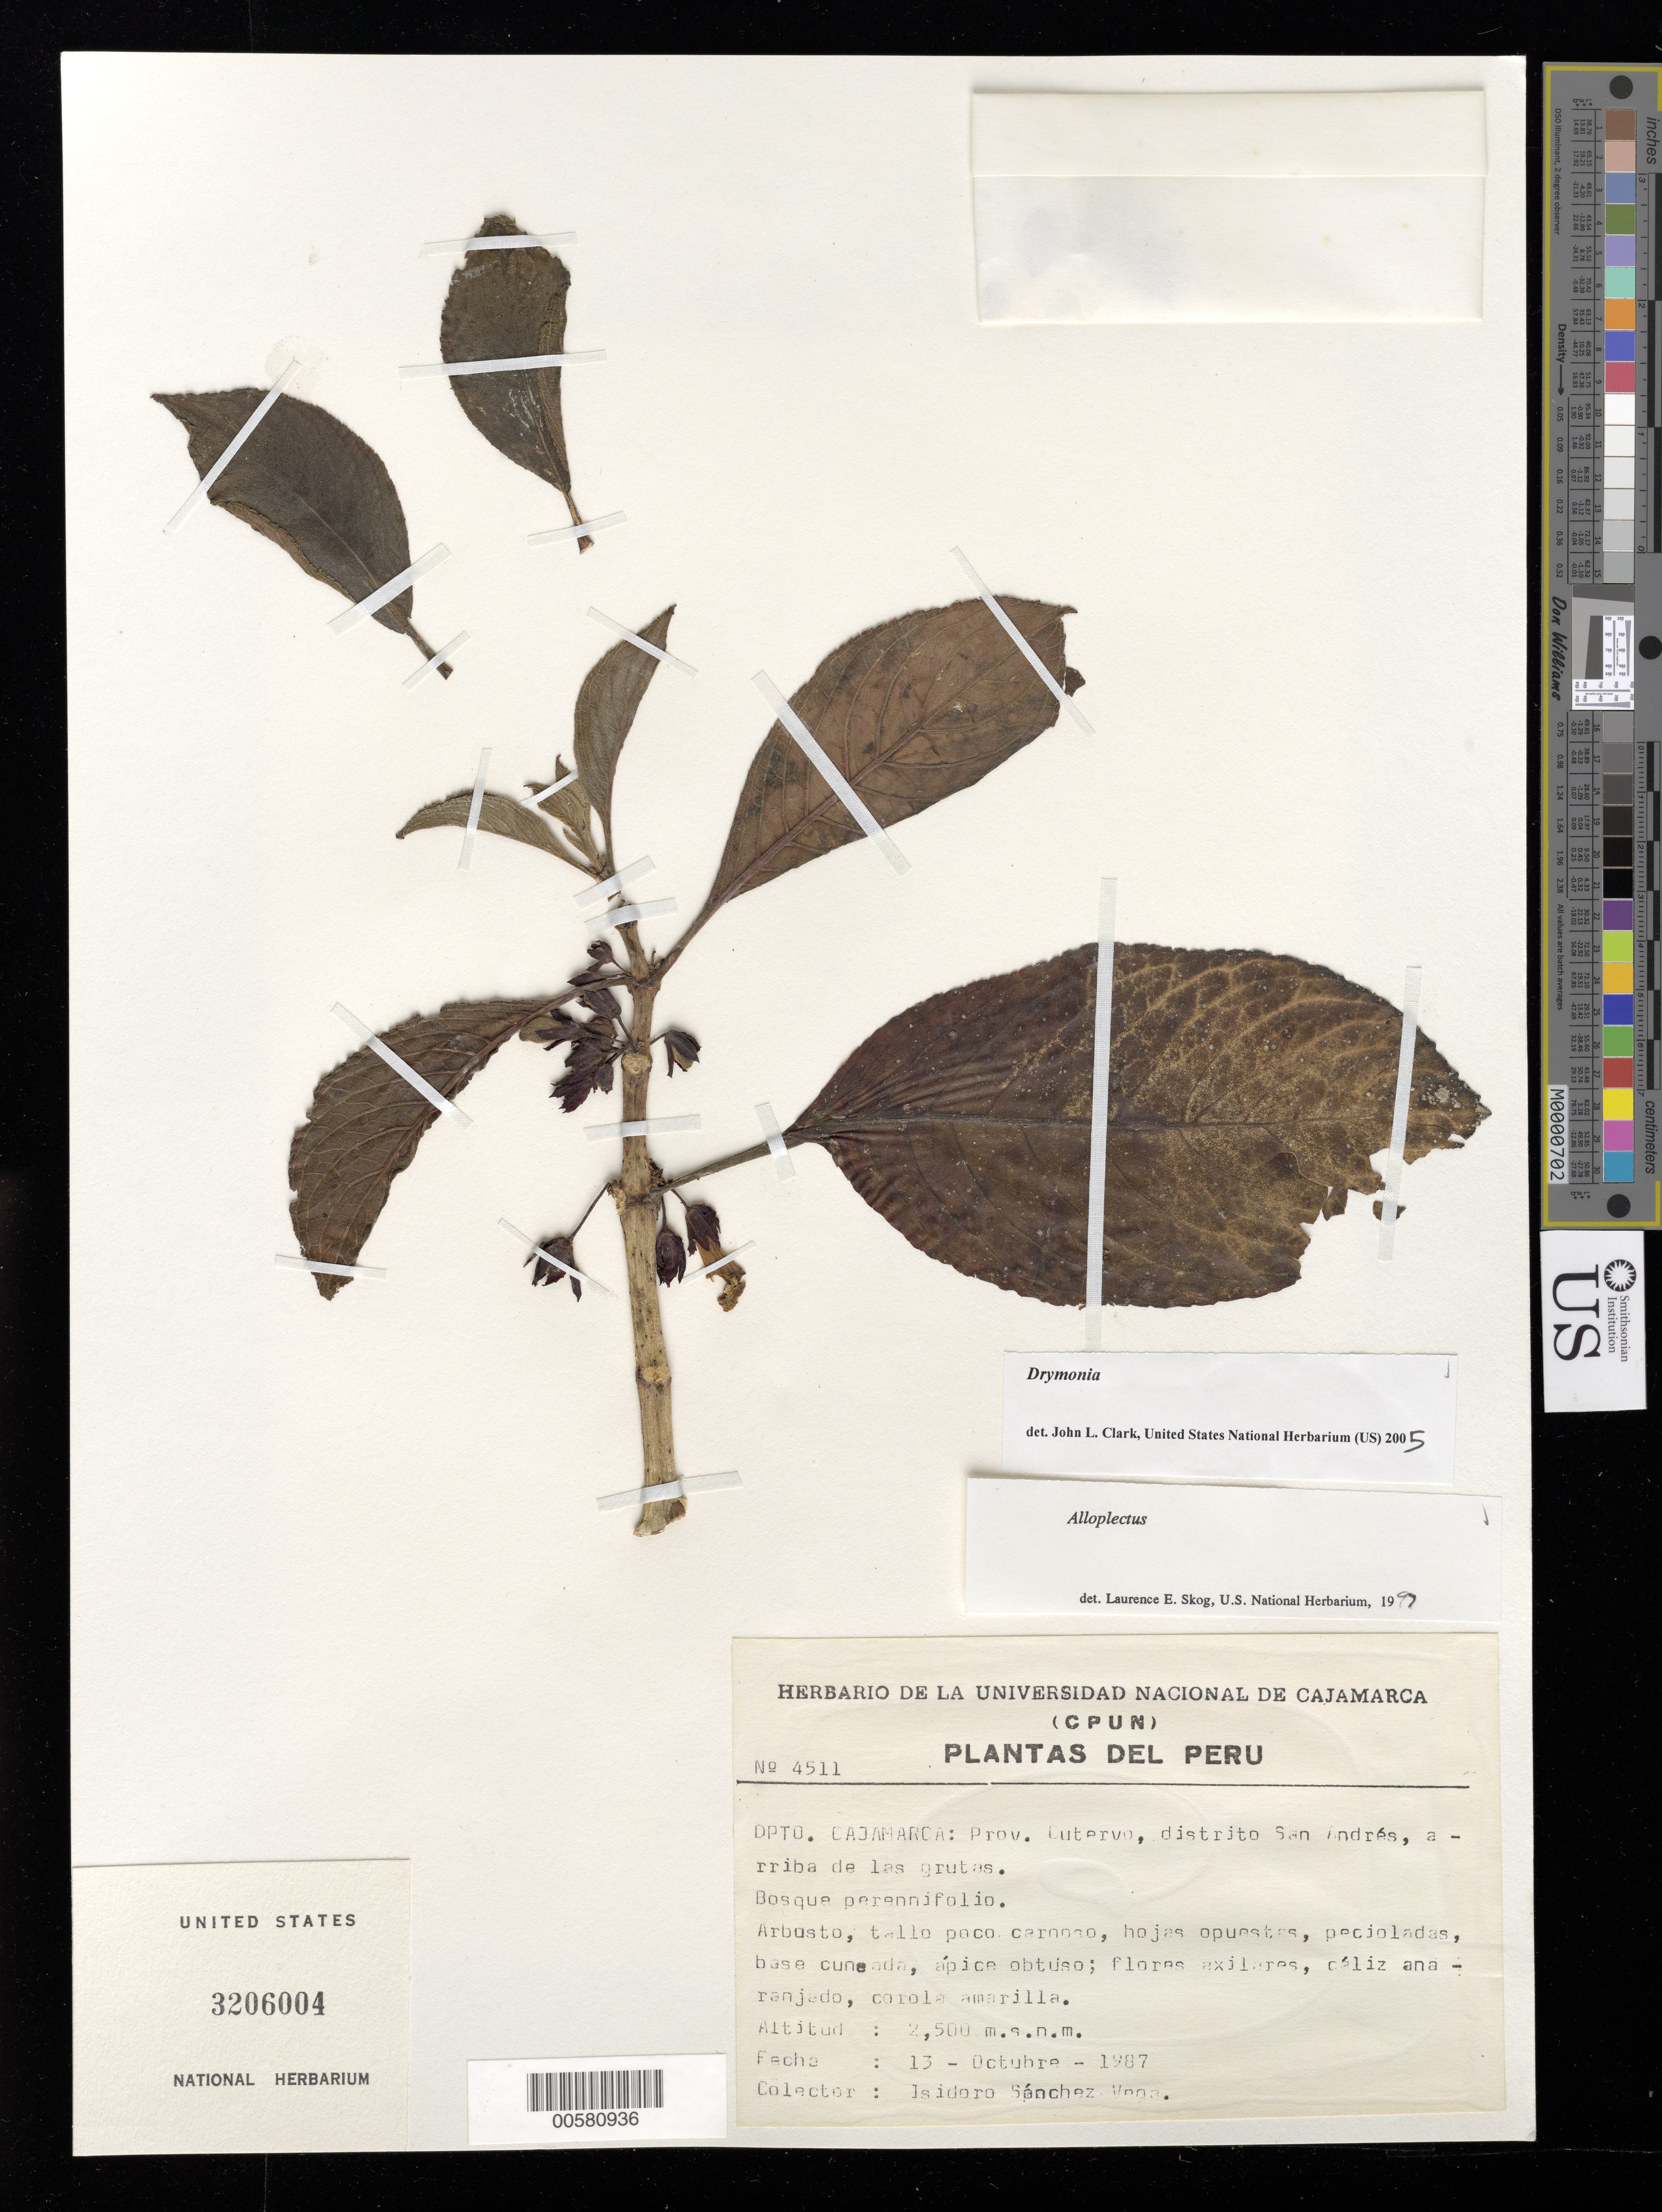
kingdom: Plantae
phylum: Tracheophyta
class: Magnoliopsida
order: Lamiales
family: Gesneriaceae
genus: Drymonia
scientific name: Drymonia cutervoensis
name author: J.L. Clark et al.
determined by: Skog, Laurence E.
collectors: I. M. Sánchez Vega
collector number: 4511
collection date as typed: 13 Oct 1987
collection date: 1987-10-13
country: Peru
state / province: Cajamarca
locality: Prov. Cutervo, dtto. San Andrés; arriba de las grutas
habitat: Bosque perennifolio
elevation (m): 2500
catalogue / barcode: US 3206004